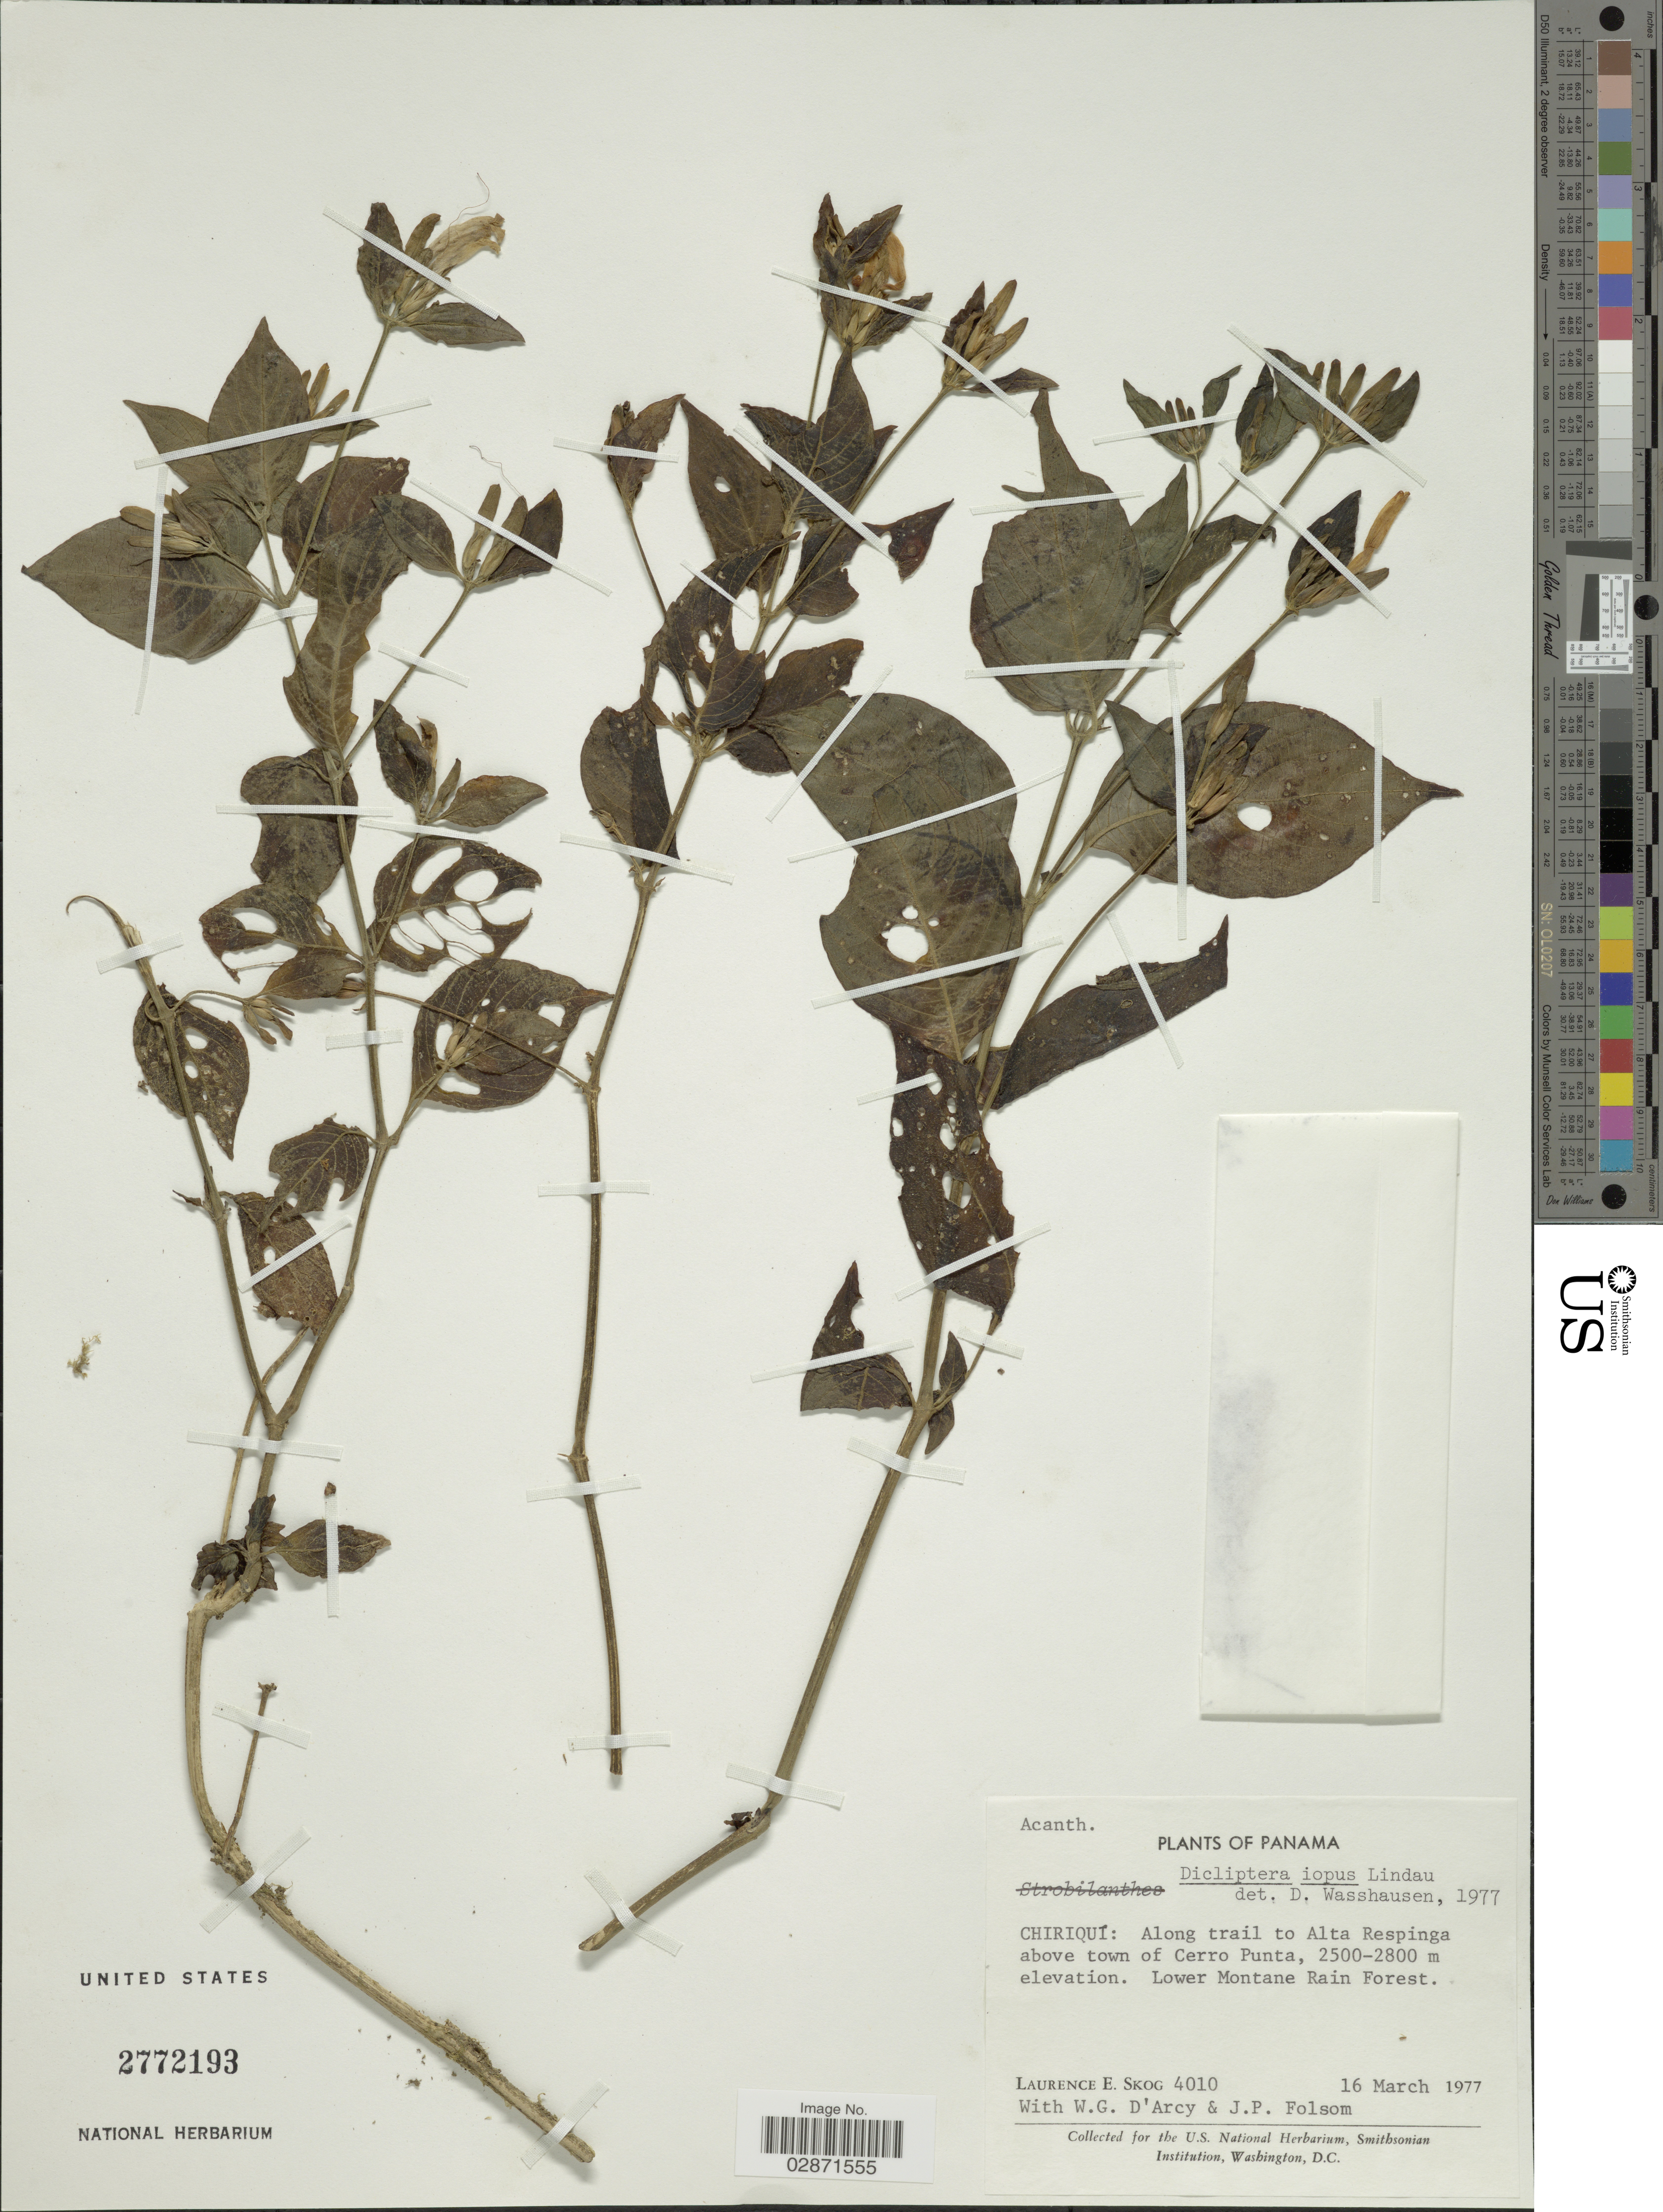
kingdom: Plantae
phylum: Tracheophyta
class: Magnoliopsida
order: Lamiales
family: Acanthaceae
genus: Dicliptera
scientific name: Dicliptera iopus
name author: Lindau in Pittier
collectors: L. E. Skog, W. G. D'Arcy & J. P. Folsom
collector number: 4010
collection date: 1977-03-16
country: Panama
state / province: Chiriqui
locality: Along trail to Alta Respinga above town of Cerro Punta, Lower Montane Rain Forest.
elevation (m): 2500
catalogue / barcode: US 2772193